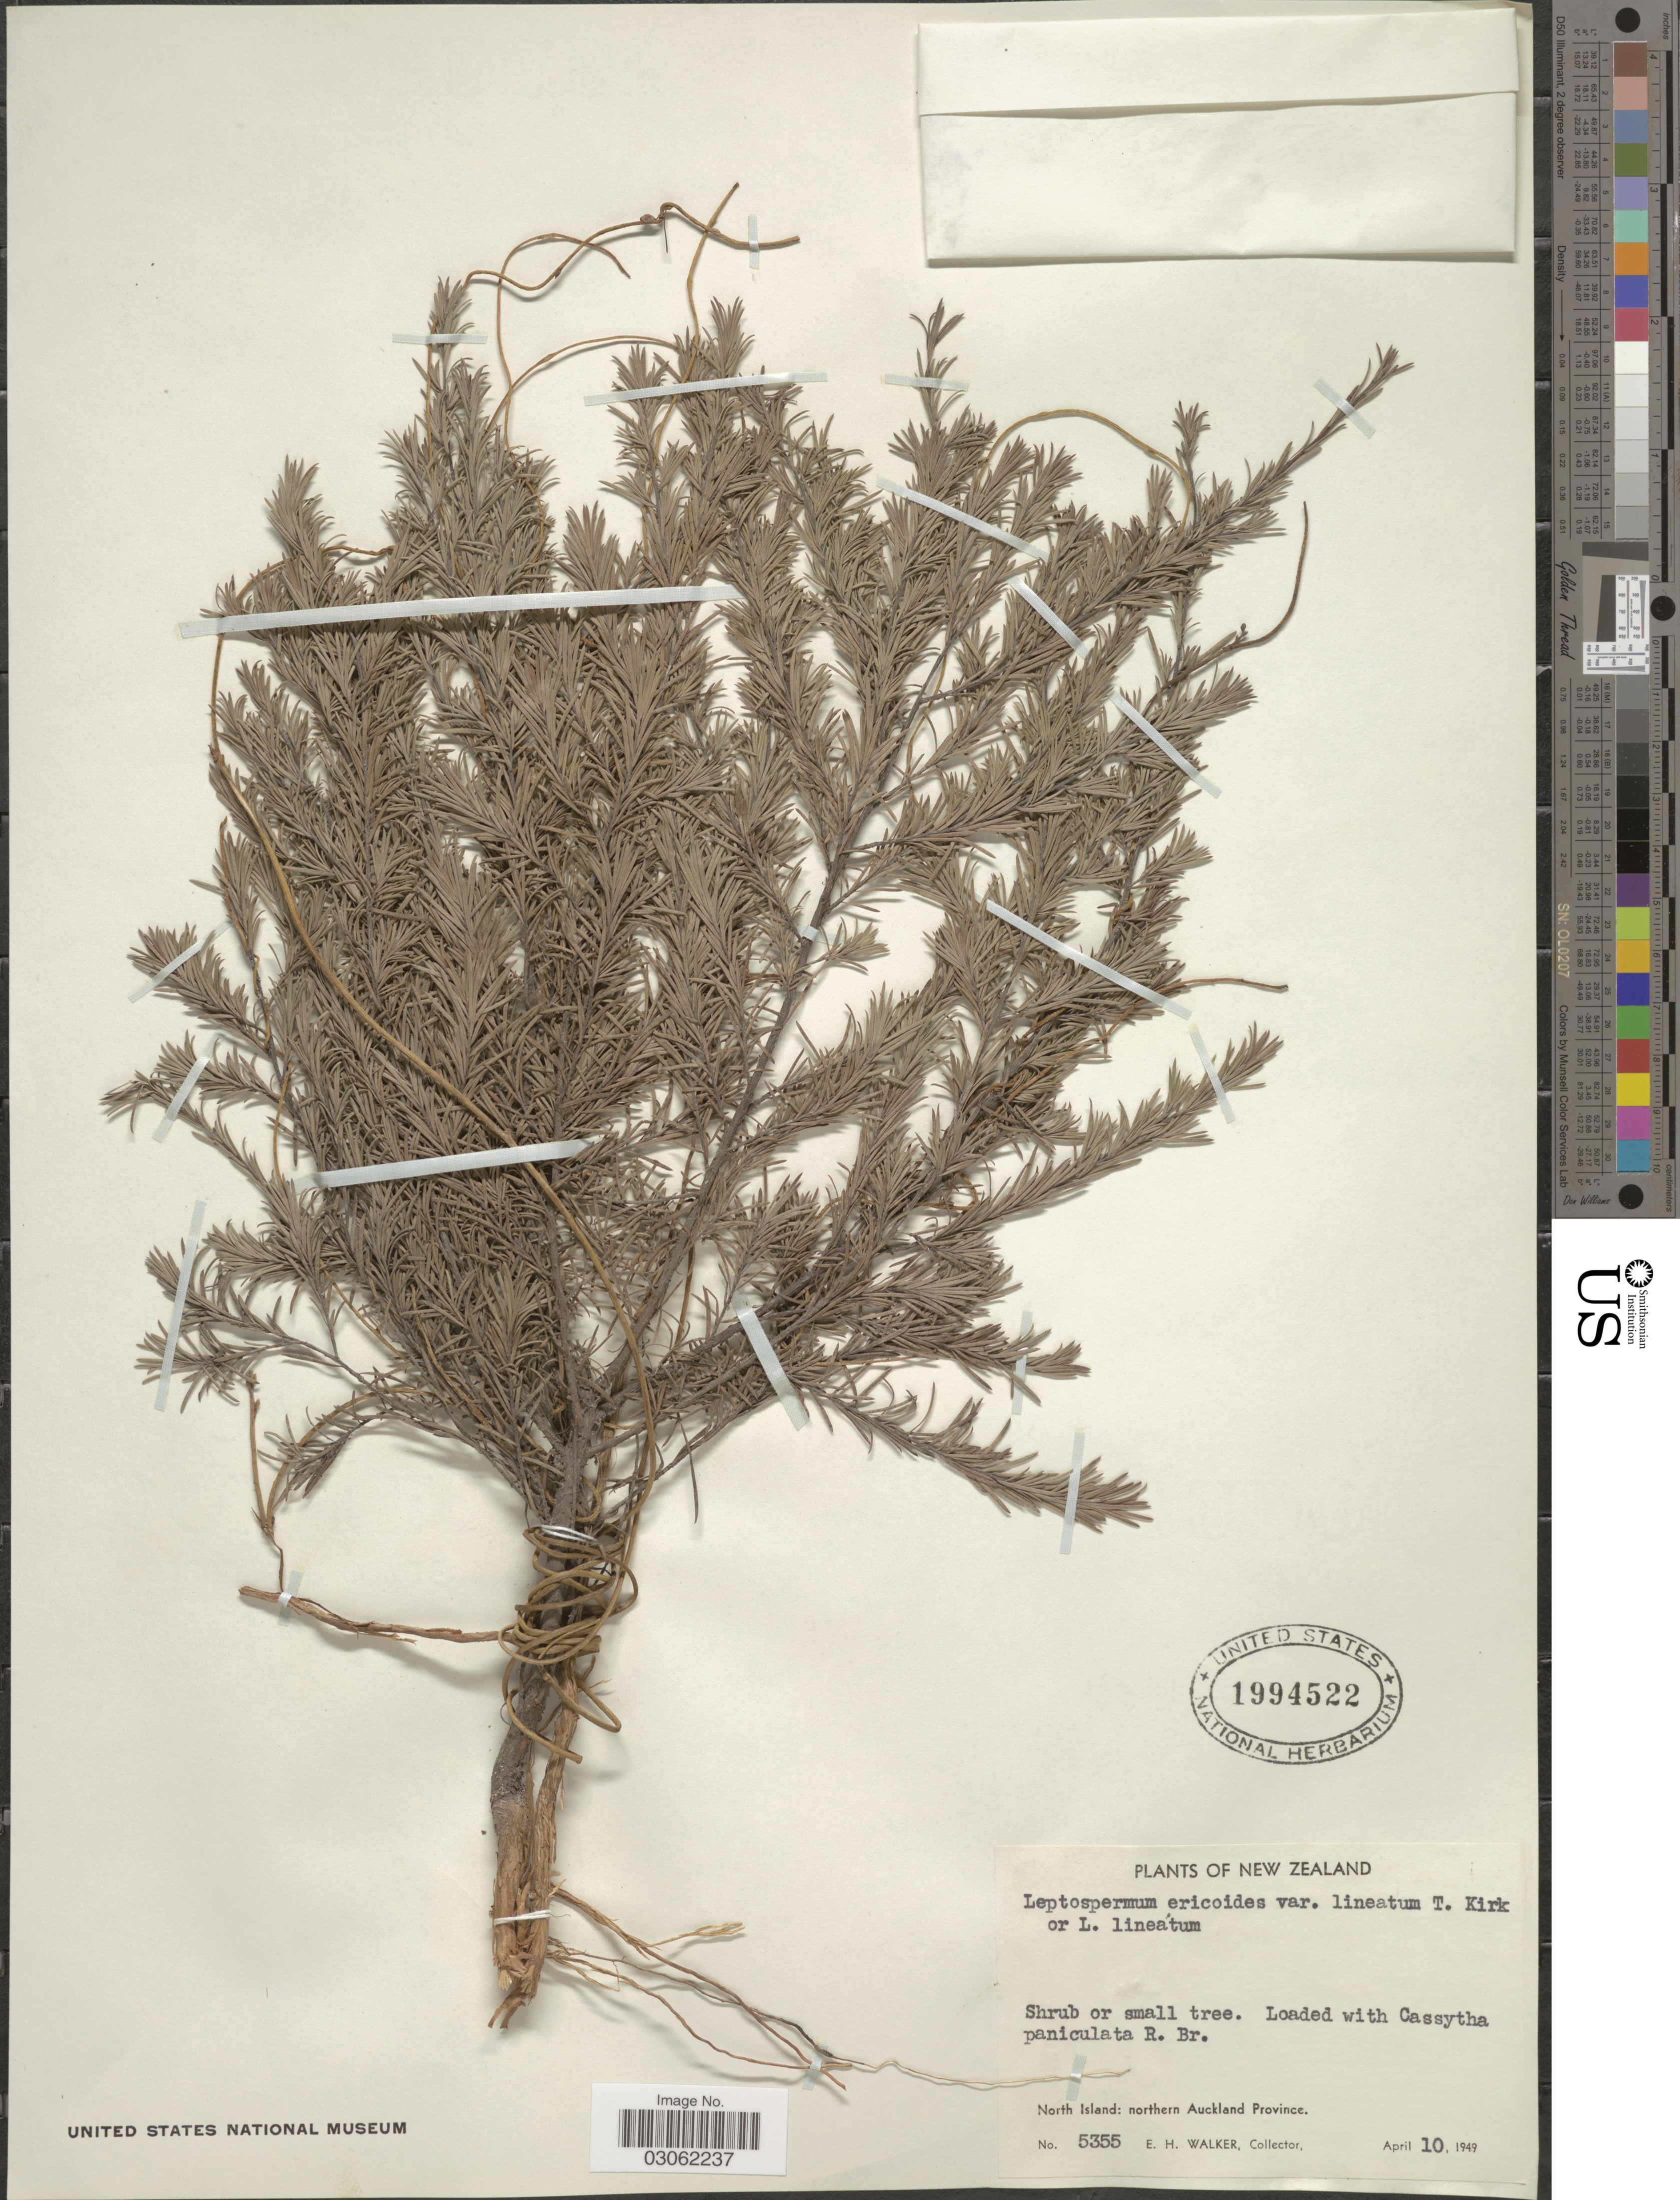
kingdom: Plantae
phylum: Tracheophyta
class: Magnoliopsida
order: Myrtales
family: Myrtaceae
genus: Kunzea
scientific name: Kunzea linearis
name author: (Kirk) de Lange & Toelken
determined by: Strong, Mark T., (BOT), Smithsonian Institution - National Museum of Natural History (UNITED STATES)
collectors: E. H. Walker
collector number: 5355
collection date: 1949-04-10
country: New Zealand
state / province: Auckland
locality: North Island: northern Auckland Province.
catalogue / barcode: US 1994522